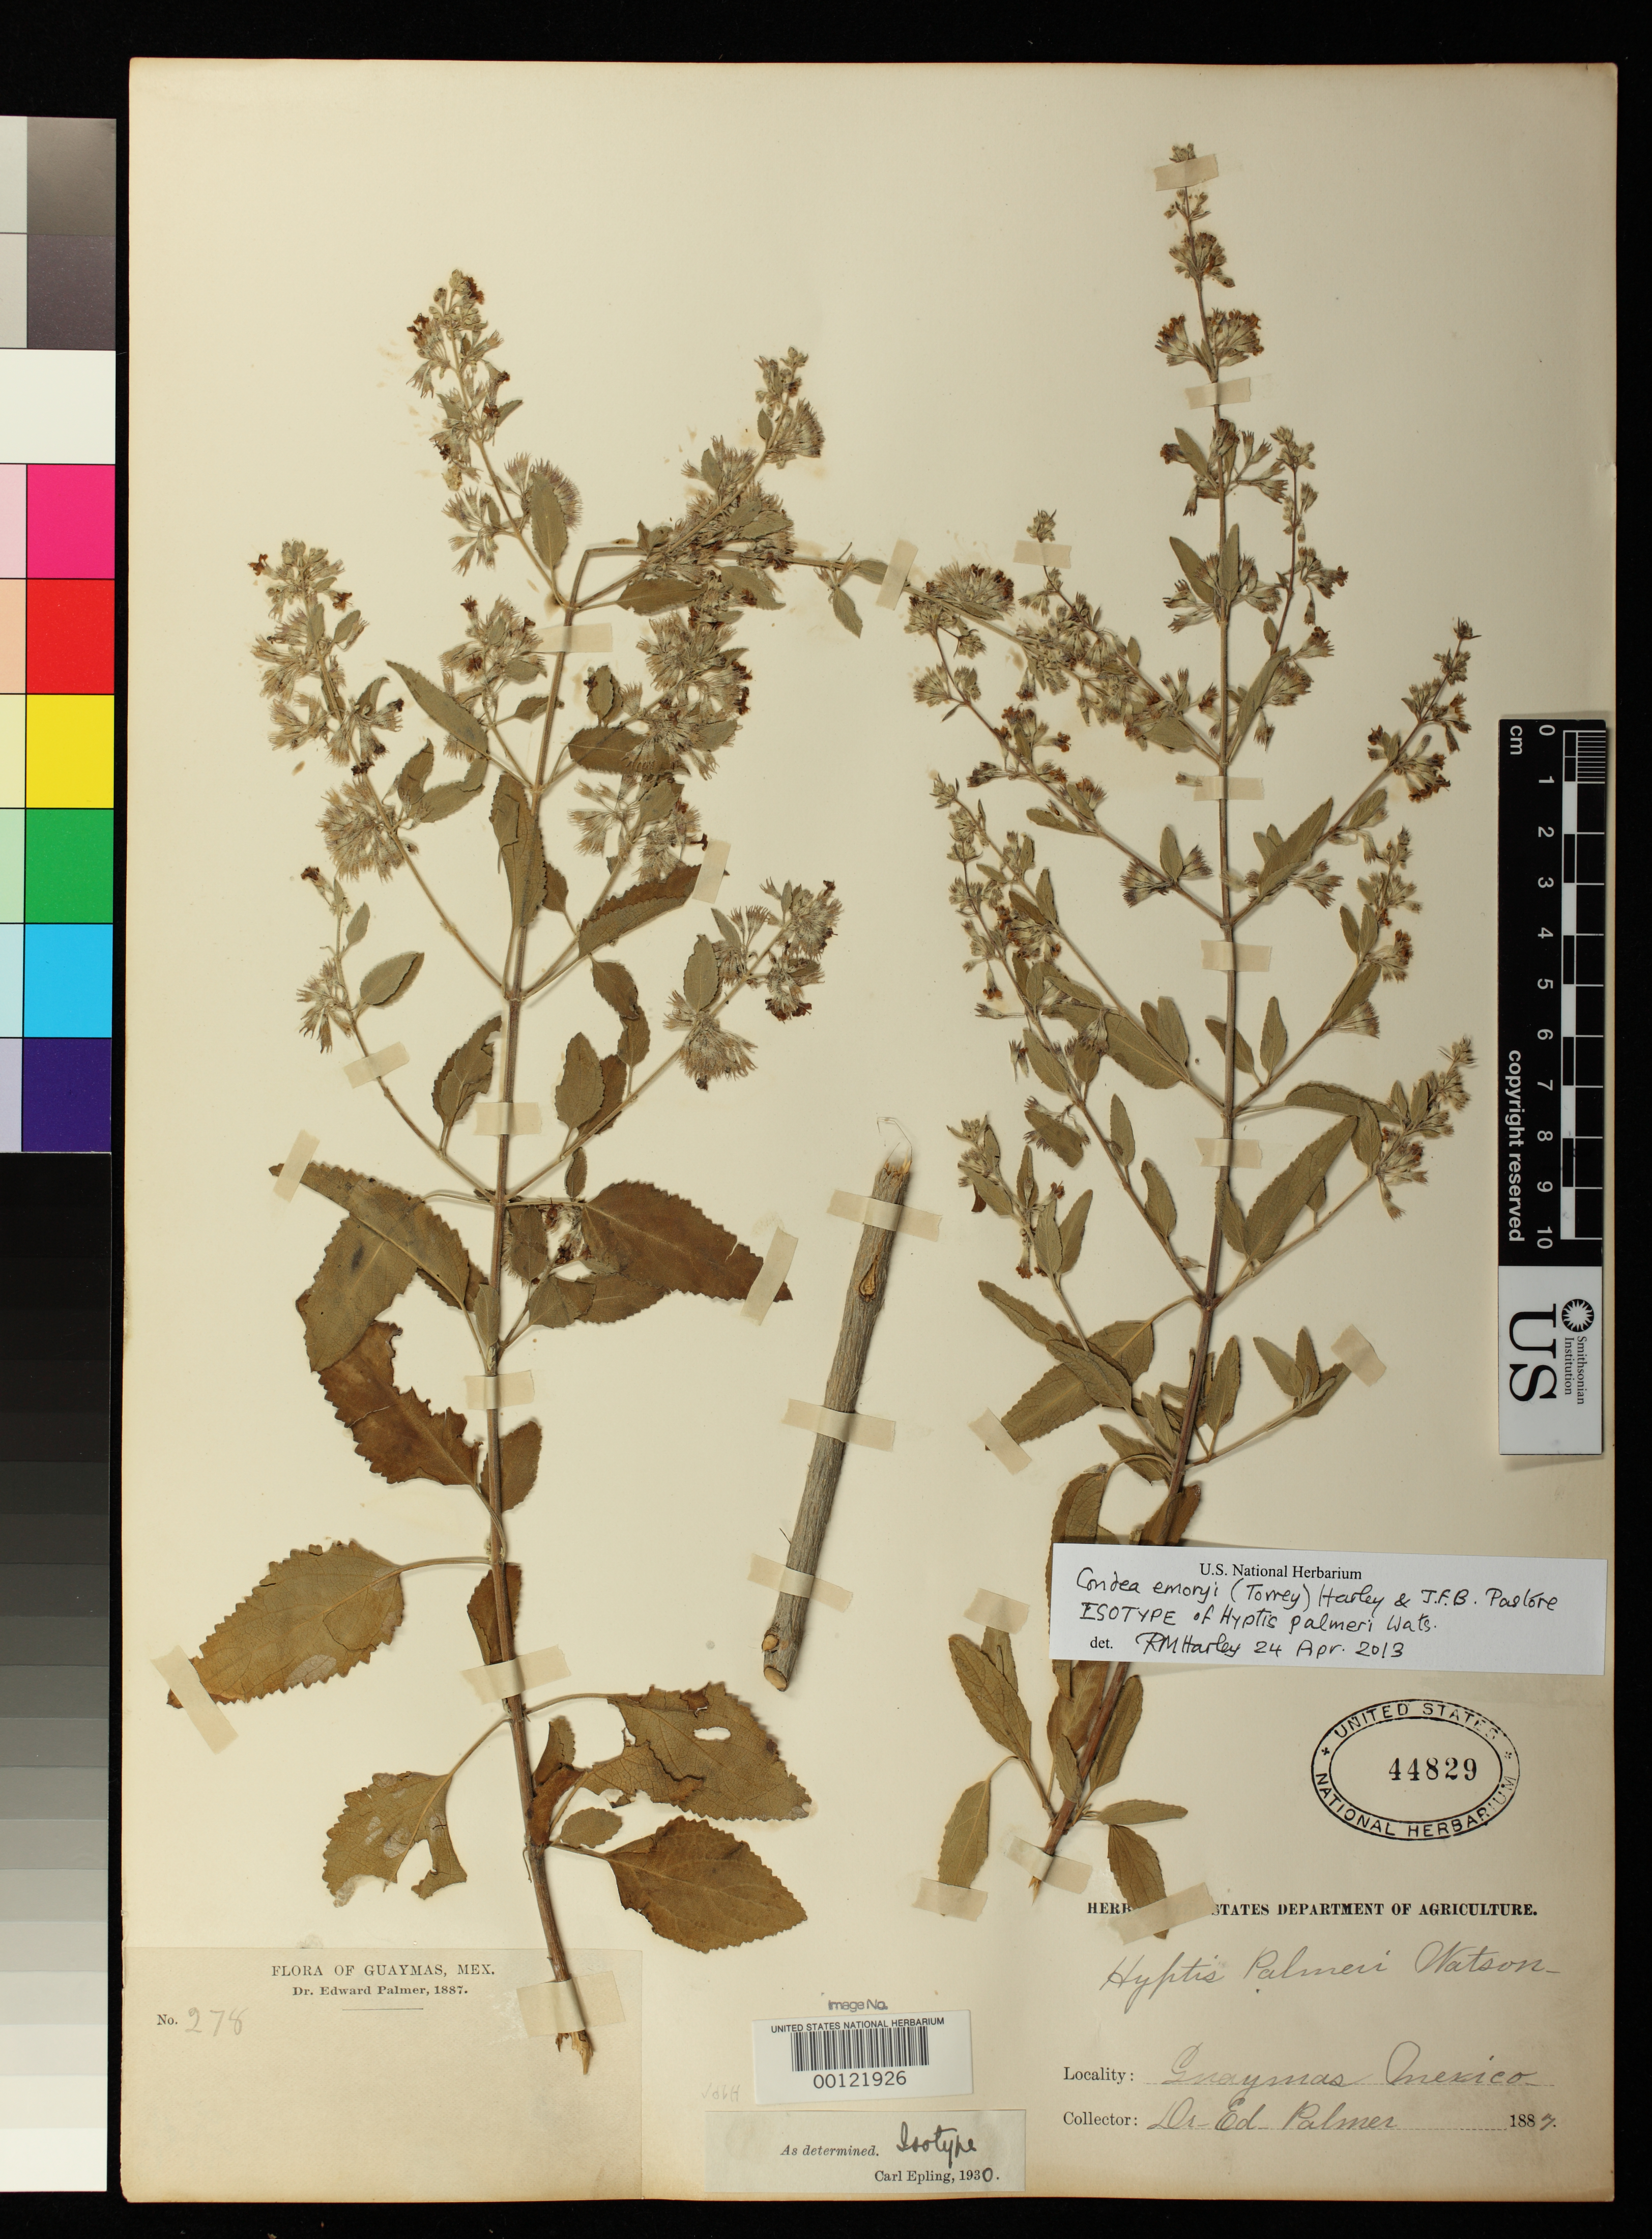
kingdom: Plantae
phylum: Tracheophyta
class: Magnoliopsida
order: Lamiales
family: Lamiaceae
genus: Hyptis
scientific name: Hyptis palmeri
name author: S. Watson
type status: Isotype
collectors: E. Palmer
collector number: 278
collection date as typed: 1887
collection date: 1887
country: Mexico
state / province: Sonora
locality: Guaymas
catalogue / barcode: US 44829